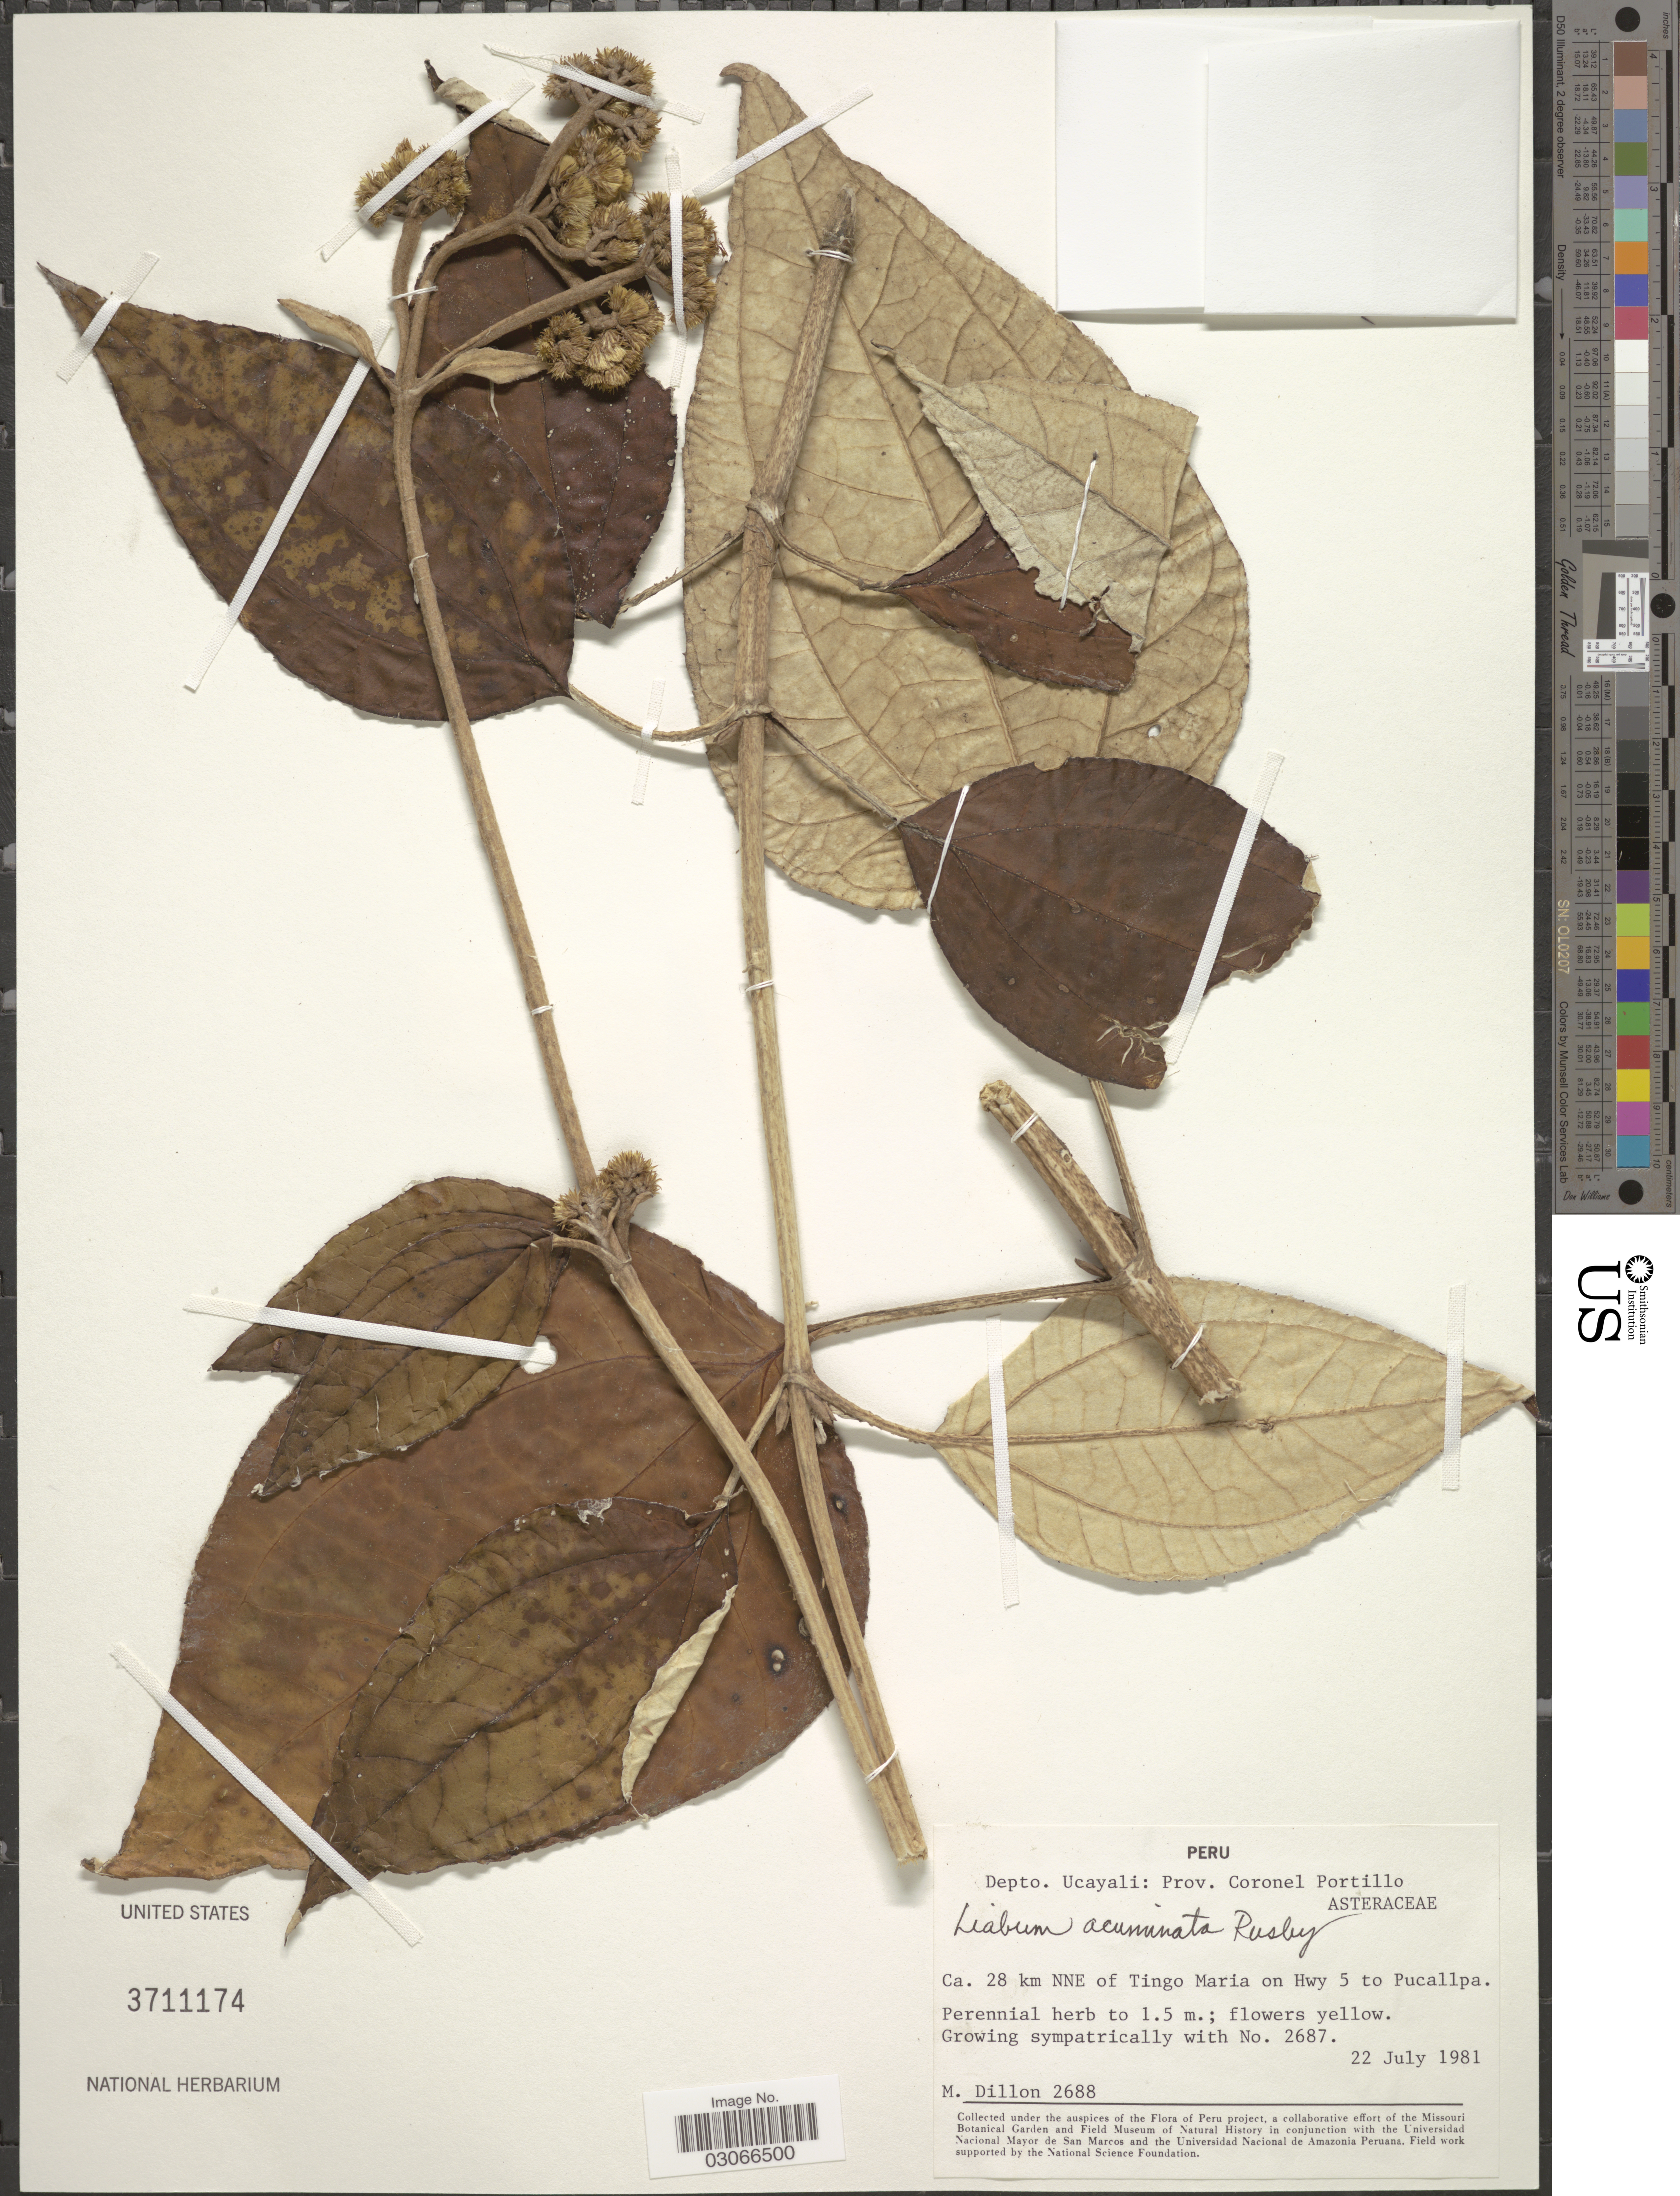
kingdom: Plantae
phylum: Tracheophyta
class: Magnoliopsida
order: Asterales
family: Asteraceae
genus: Liabum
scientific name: Liabum acuminatum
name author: Rusby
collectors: M. O. Dillon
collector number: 2688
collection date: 1981-07-22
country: Peru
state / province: Ucayali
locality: Depto. Ucayali: prov. Coronel Portillo. Ca. 28 km NNE of Tingo Maria on Hwy 5 to Pucallpa.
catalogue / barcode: US 3711174